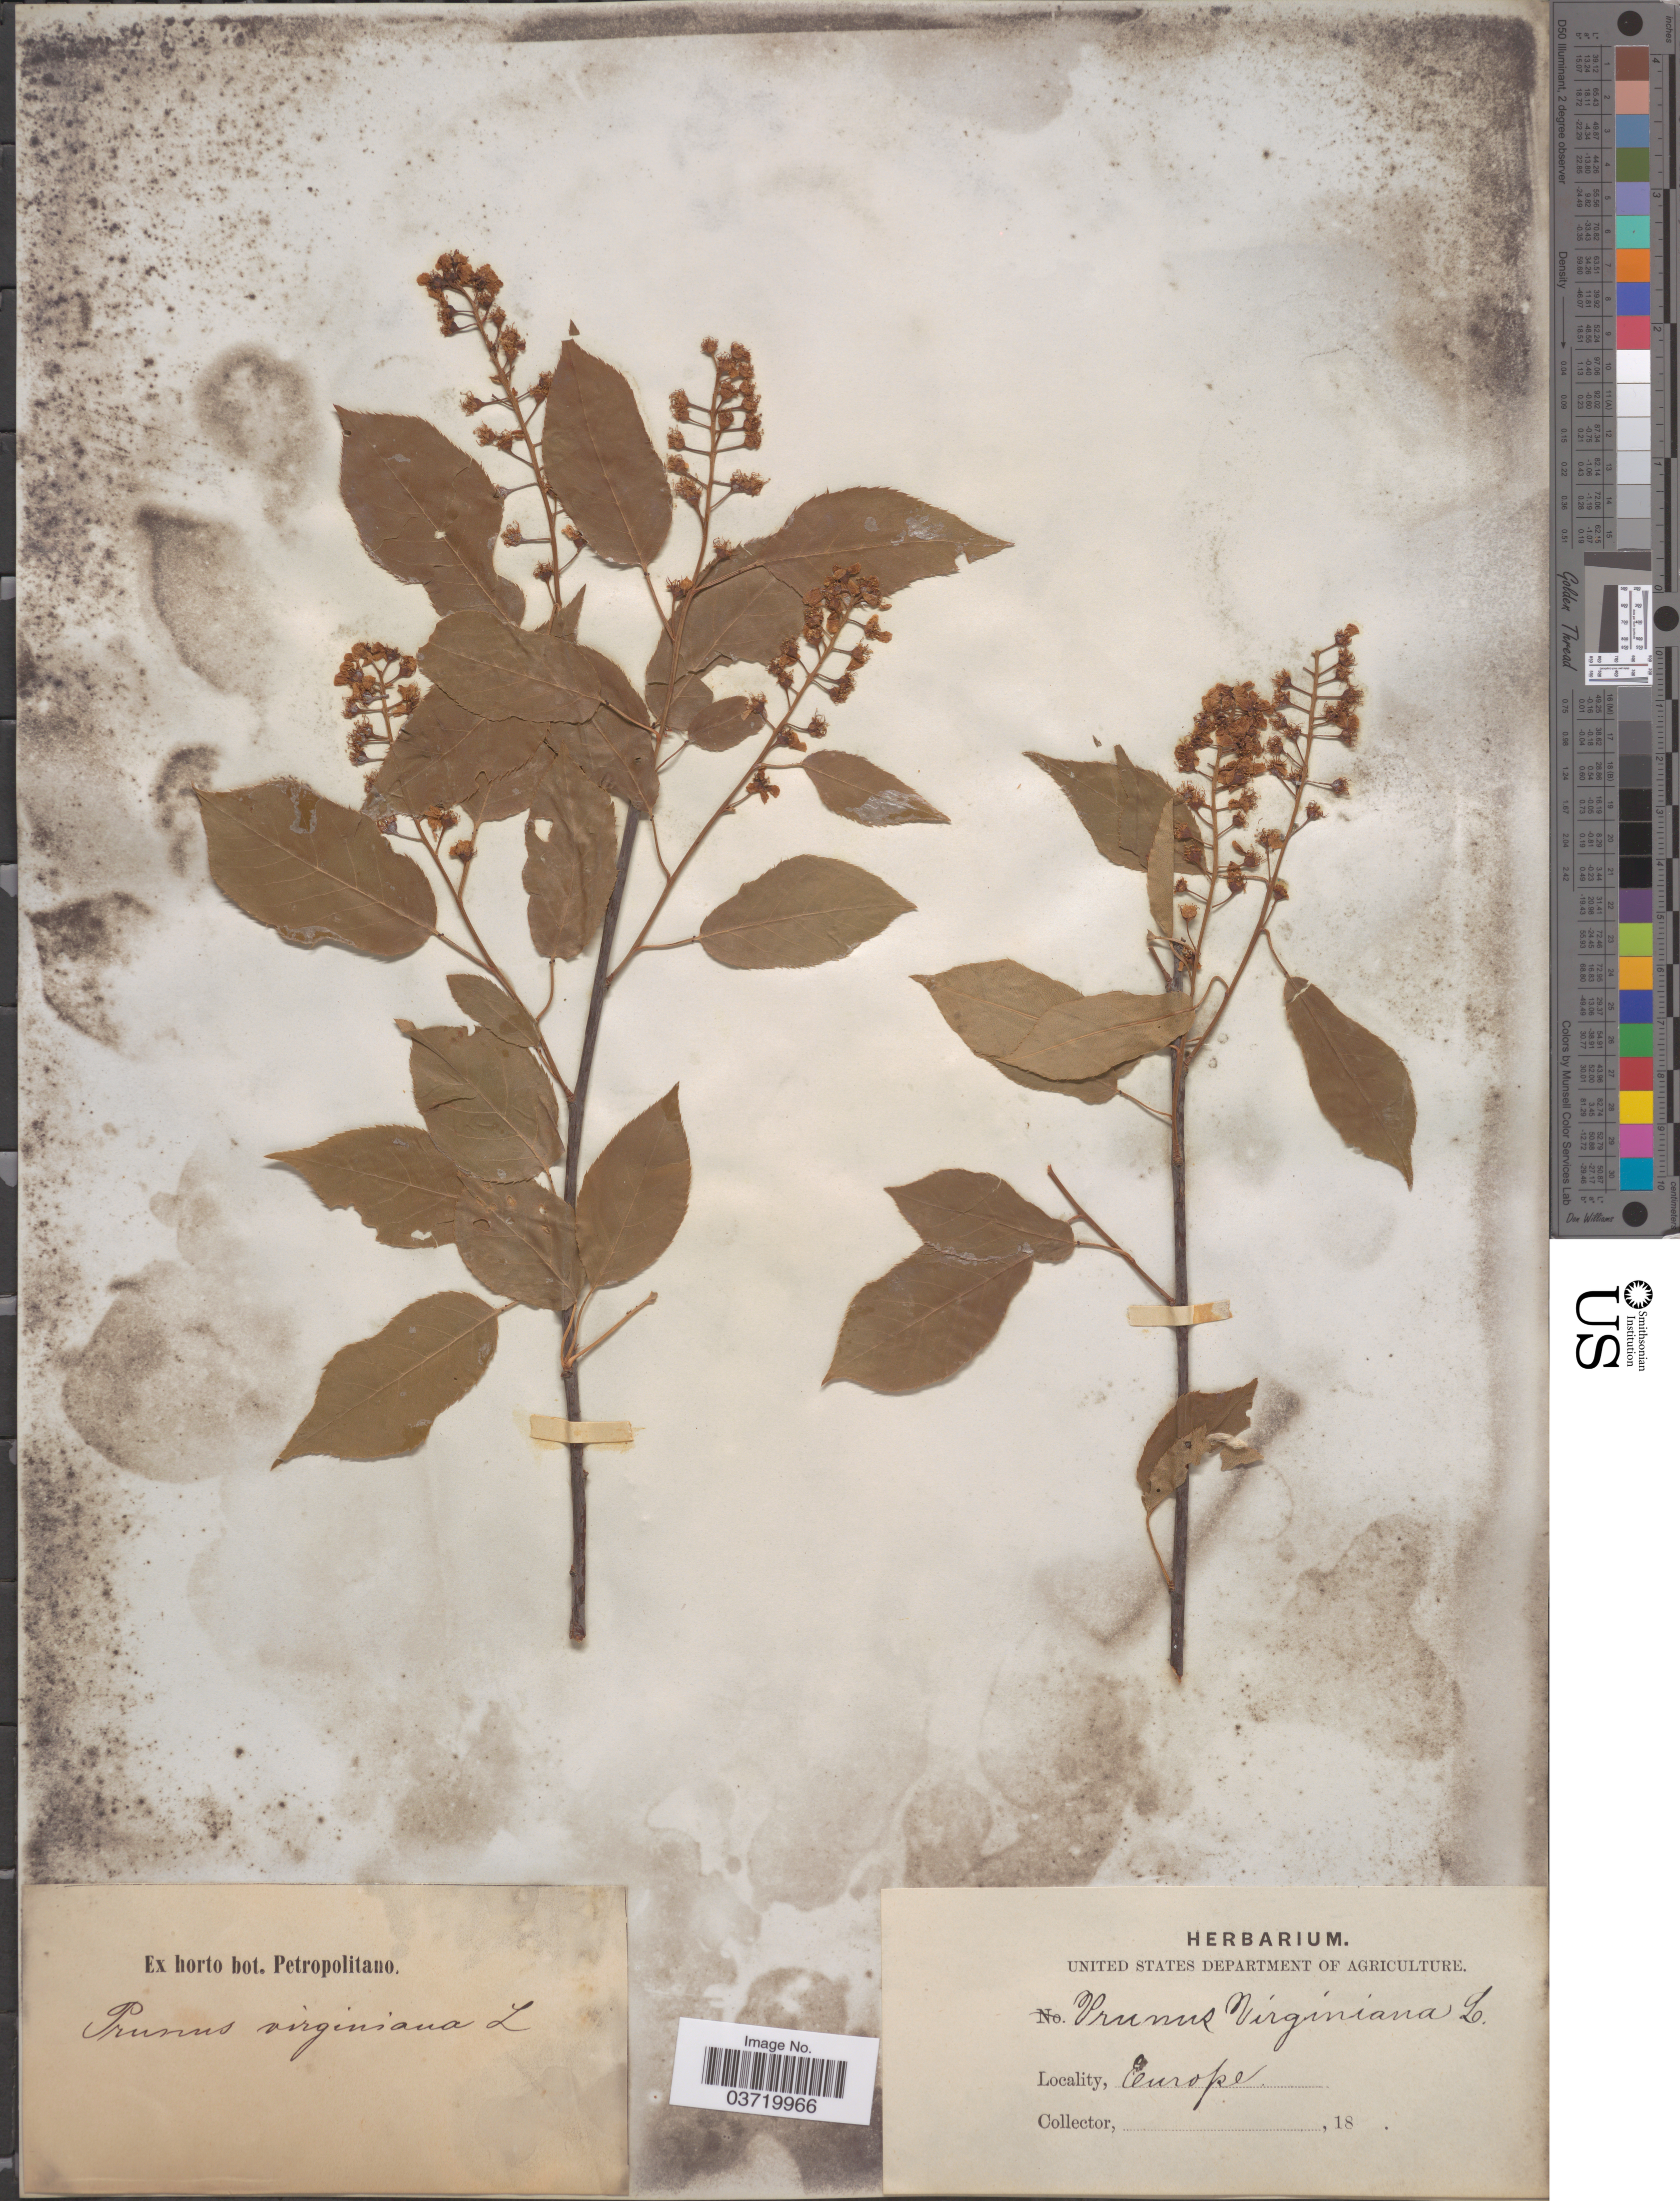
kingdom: Plantae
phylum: Tracheophyta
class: Magnoliopsida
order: Rosales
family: Rosaceae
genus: Prunus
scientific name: Prunus virginiana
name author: L.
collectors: ex Horto Bot. Petropolitano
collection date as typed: Transcribed d/m/y: //18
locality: Europe.